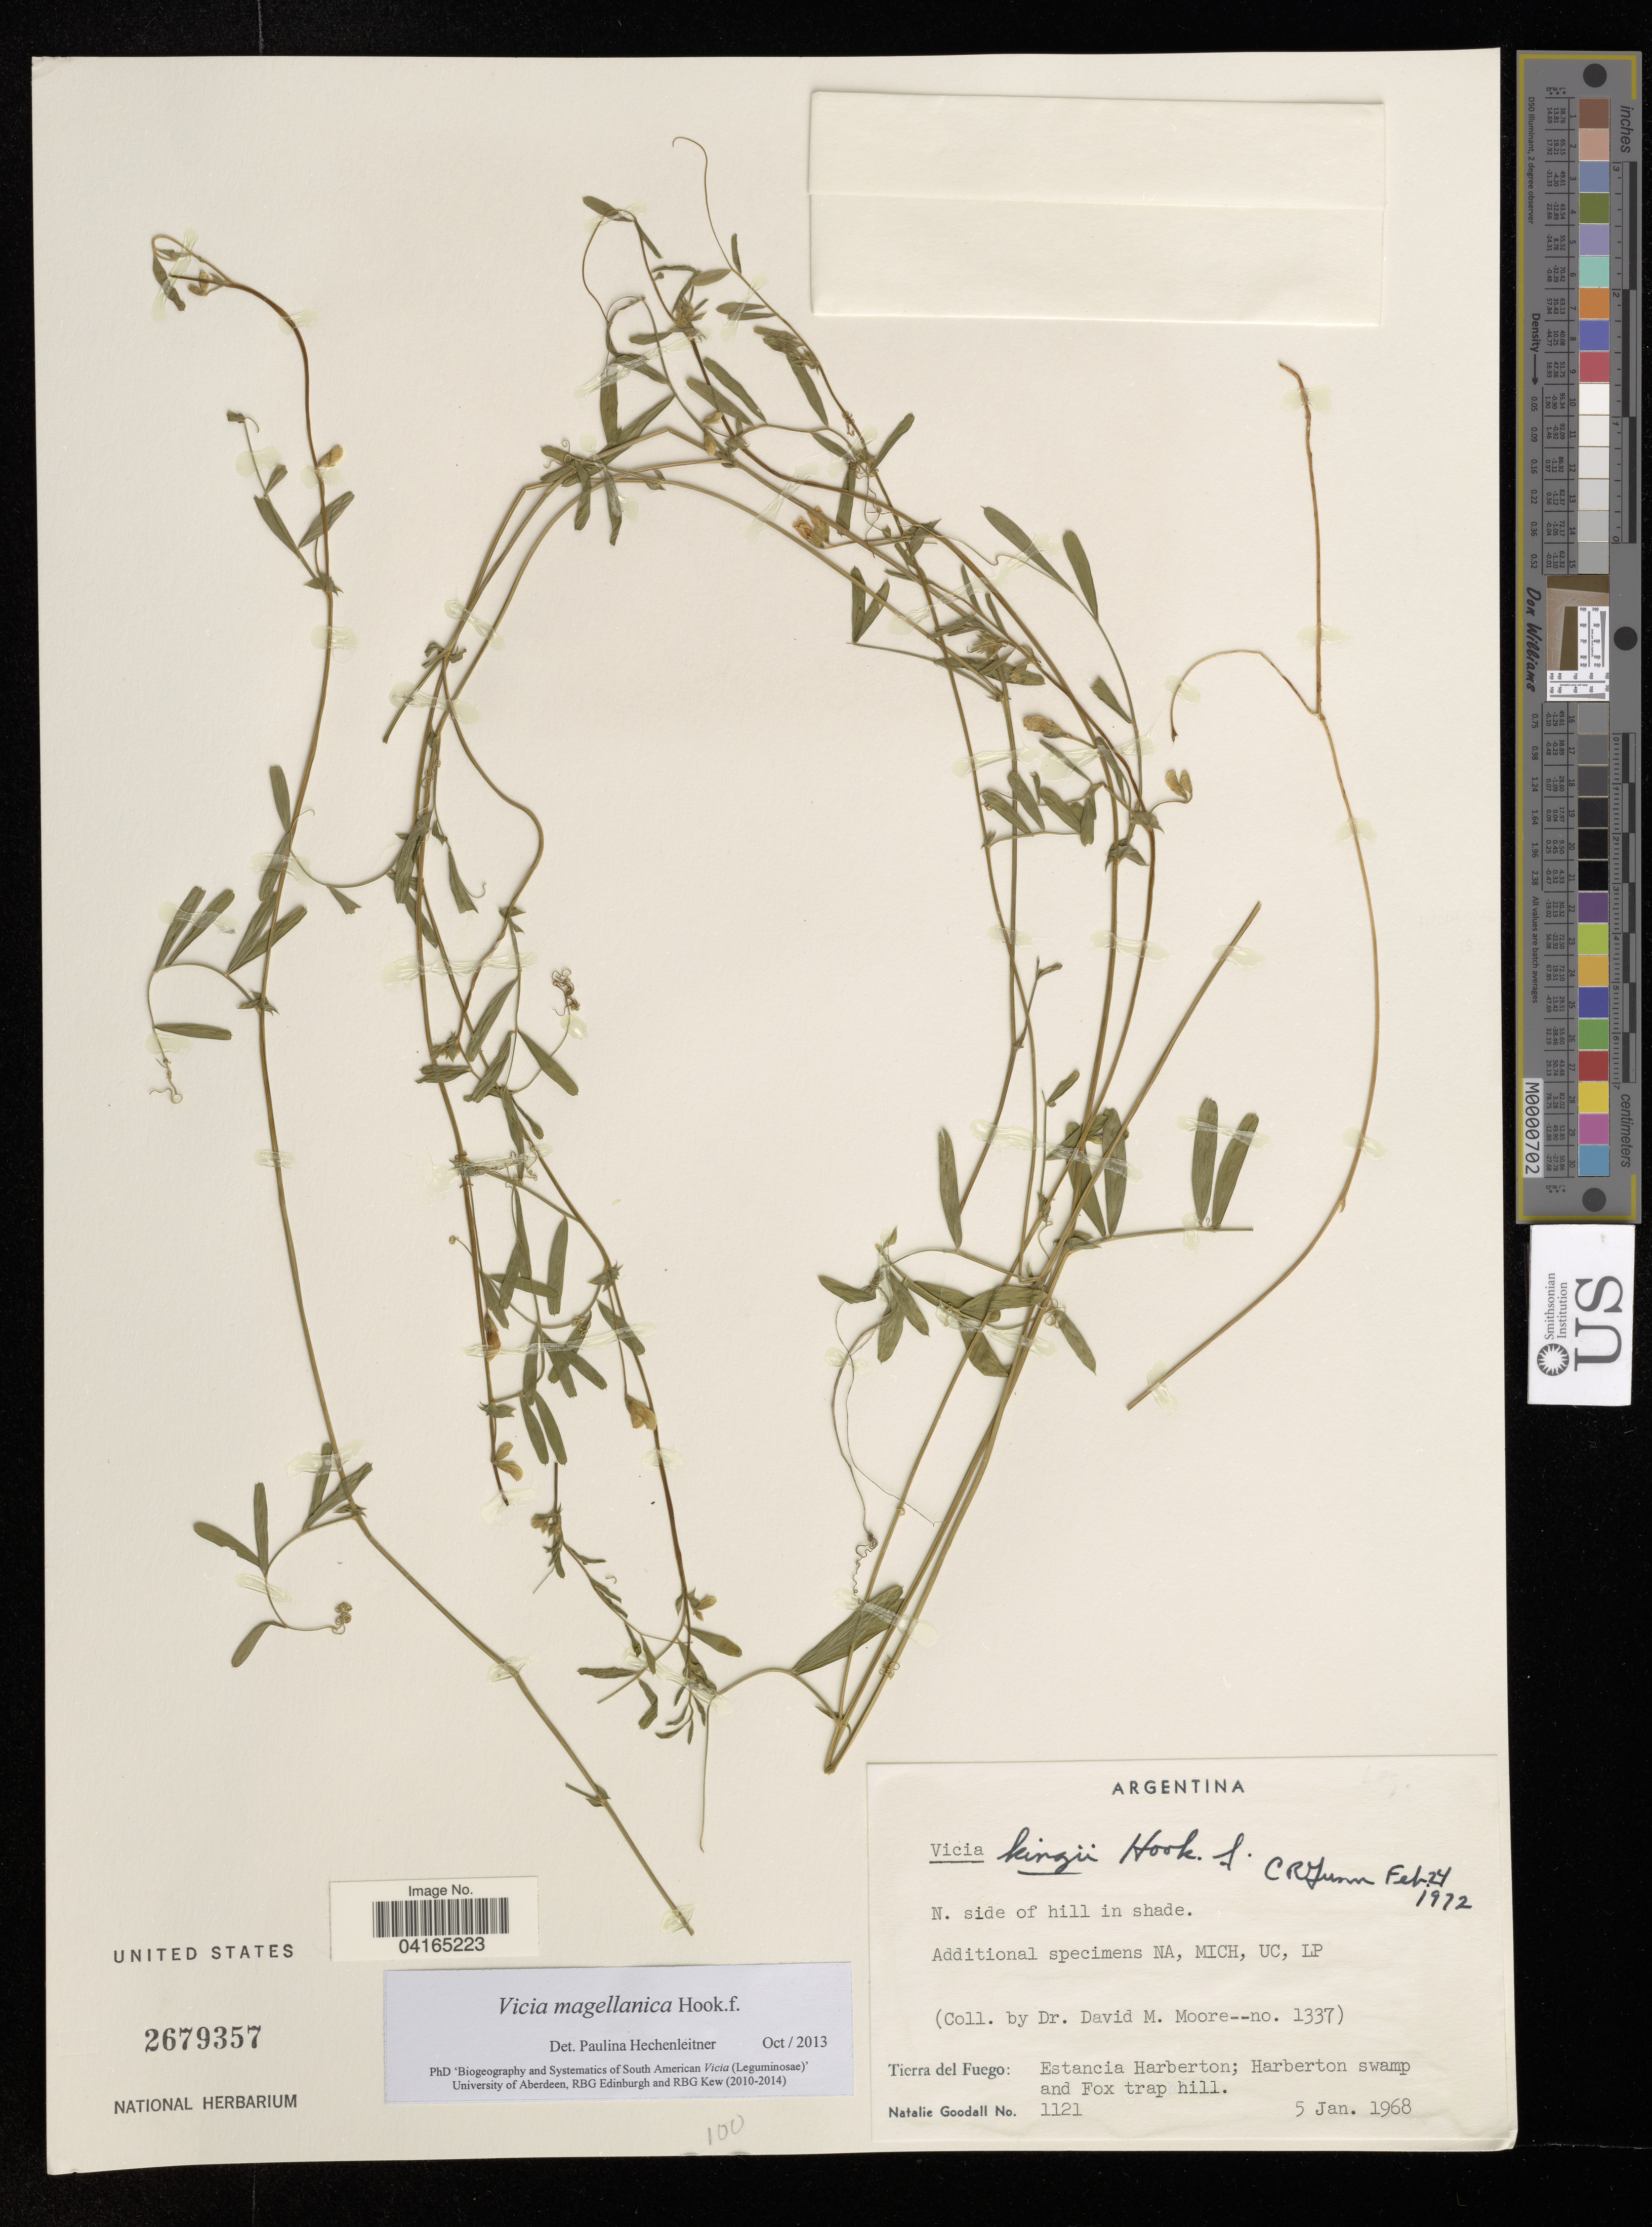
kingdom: Plantae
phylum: Tracheophyta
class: Magnoliopsida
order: Fabales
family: Fabaceae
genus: Vicia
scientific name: Vicia magellanica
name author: Hook. f.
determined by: Hechenleitner, Paulina, RBG Edinburgh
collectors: D. Moore & N. Goodall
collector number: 1337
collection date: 1968-01-05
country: Argentina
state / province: Tierra del Fuego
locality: N. side of hill in shade. Estancia Harberton; Harberton swamp and Fox trap hill.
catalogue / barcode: US 2679357